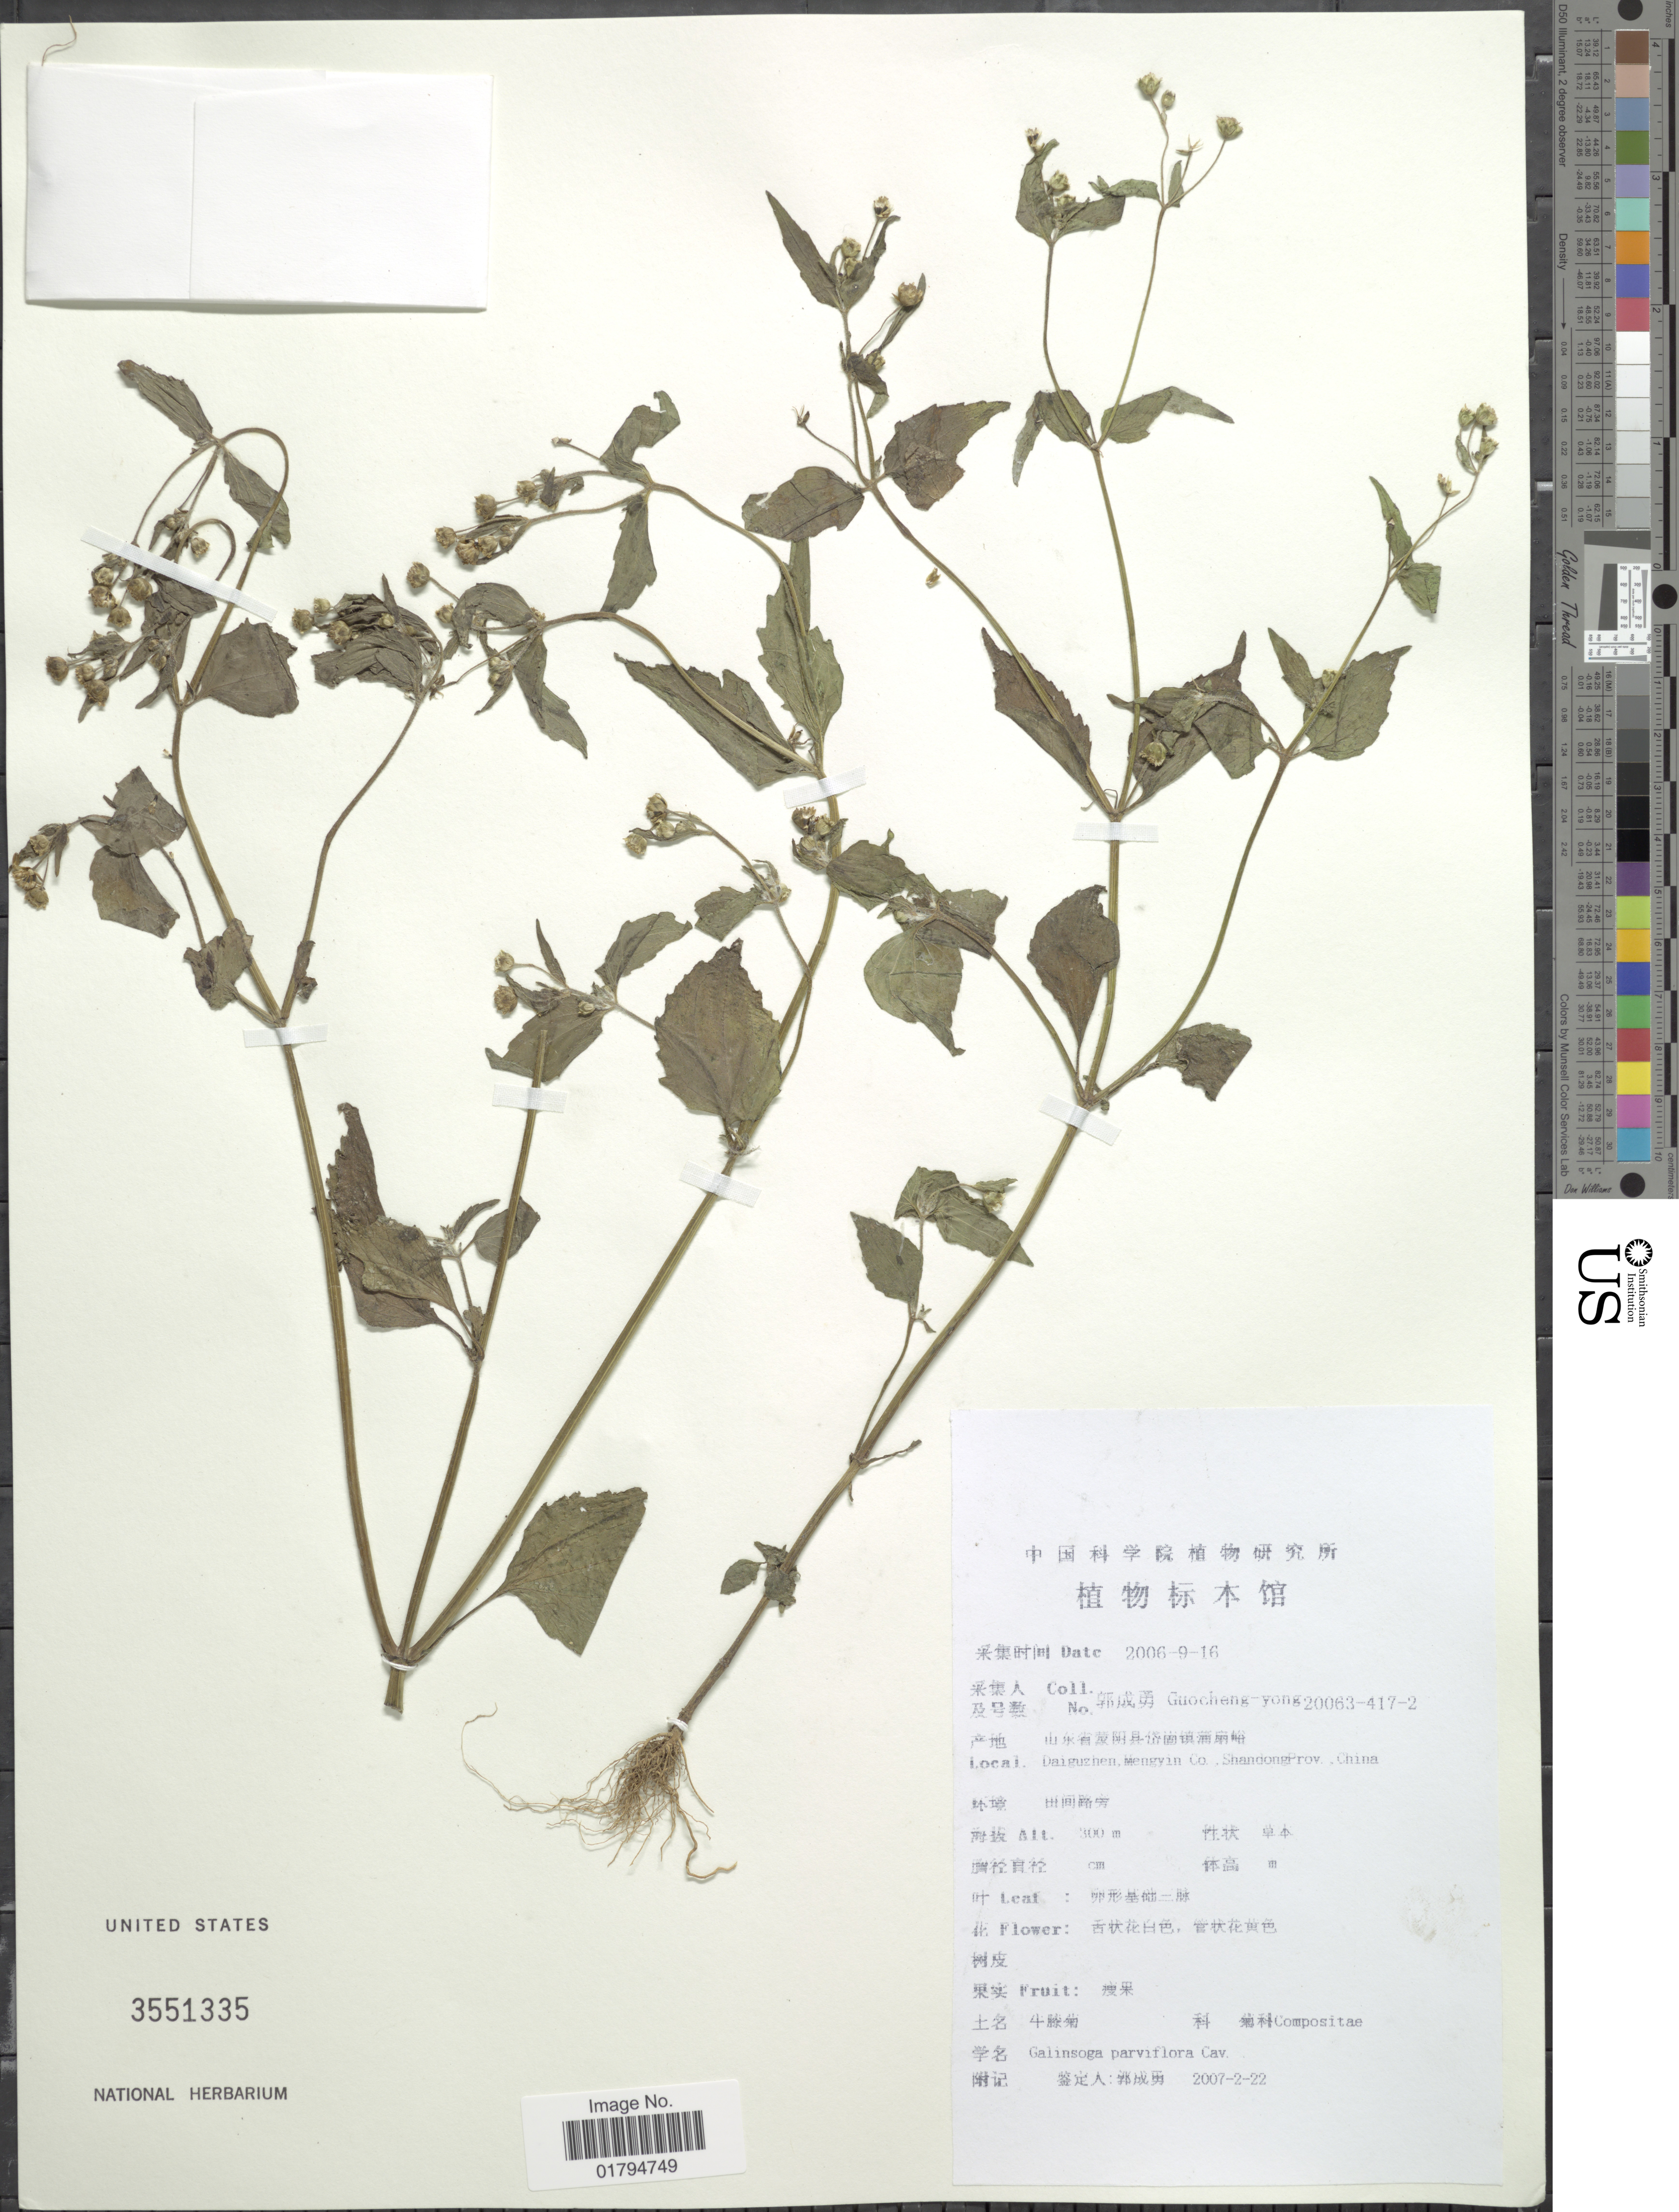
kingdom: Plantae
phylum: Tracheophyta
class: Magnoliopsida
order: Asterales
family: Asteraceae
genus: Galinsoga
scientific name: Galinsoga parviflora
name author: Cav.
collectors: Guo cheng-yong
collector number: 20063-417-2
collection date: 2006-09-16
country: China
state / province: Shandong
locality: Daiguzhen, Mengyin Co.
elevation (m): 300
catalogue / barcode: US 3551335